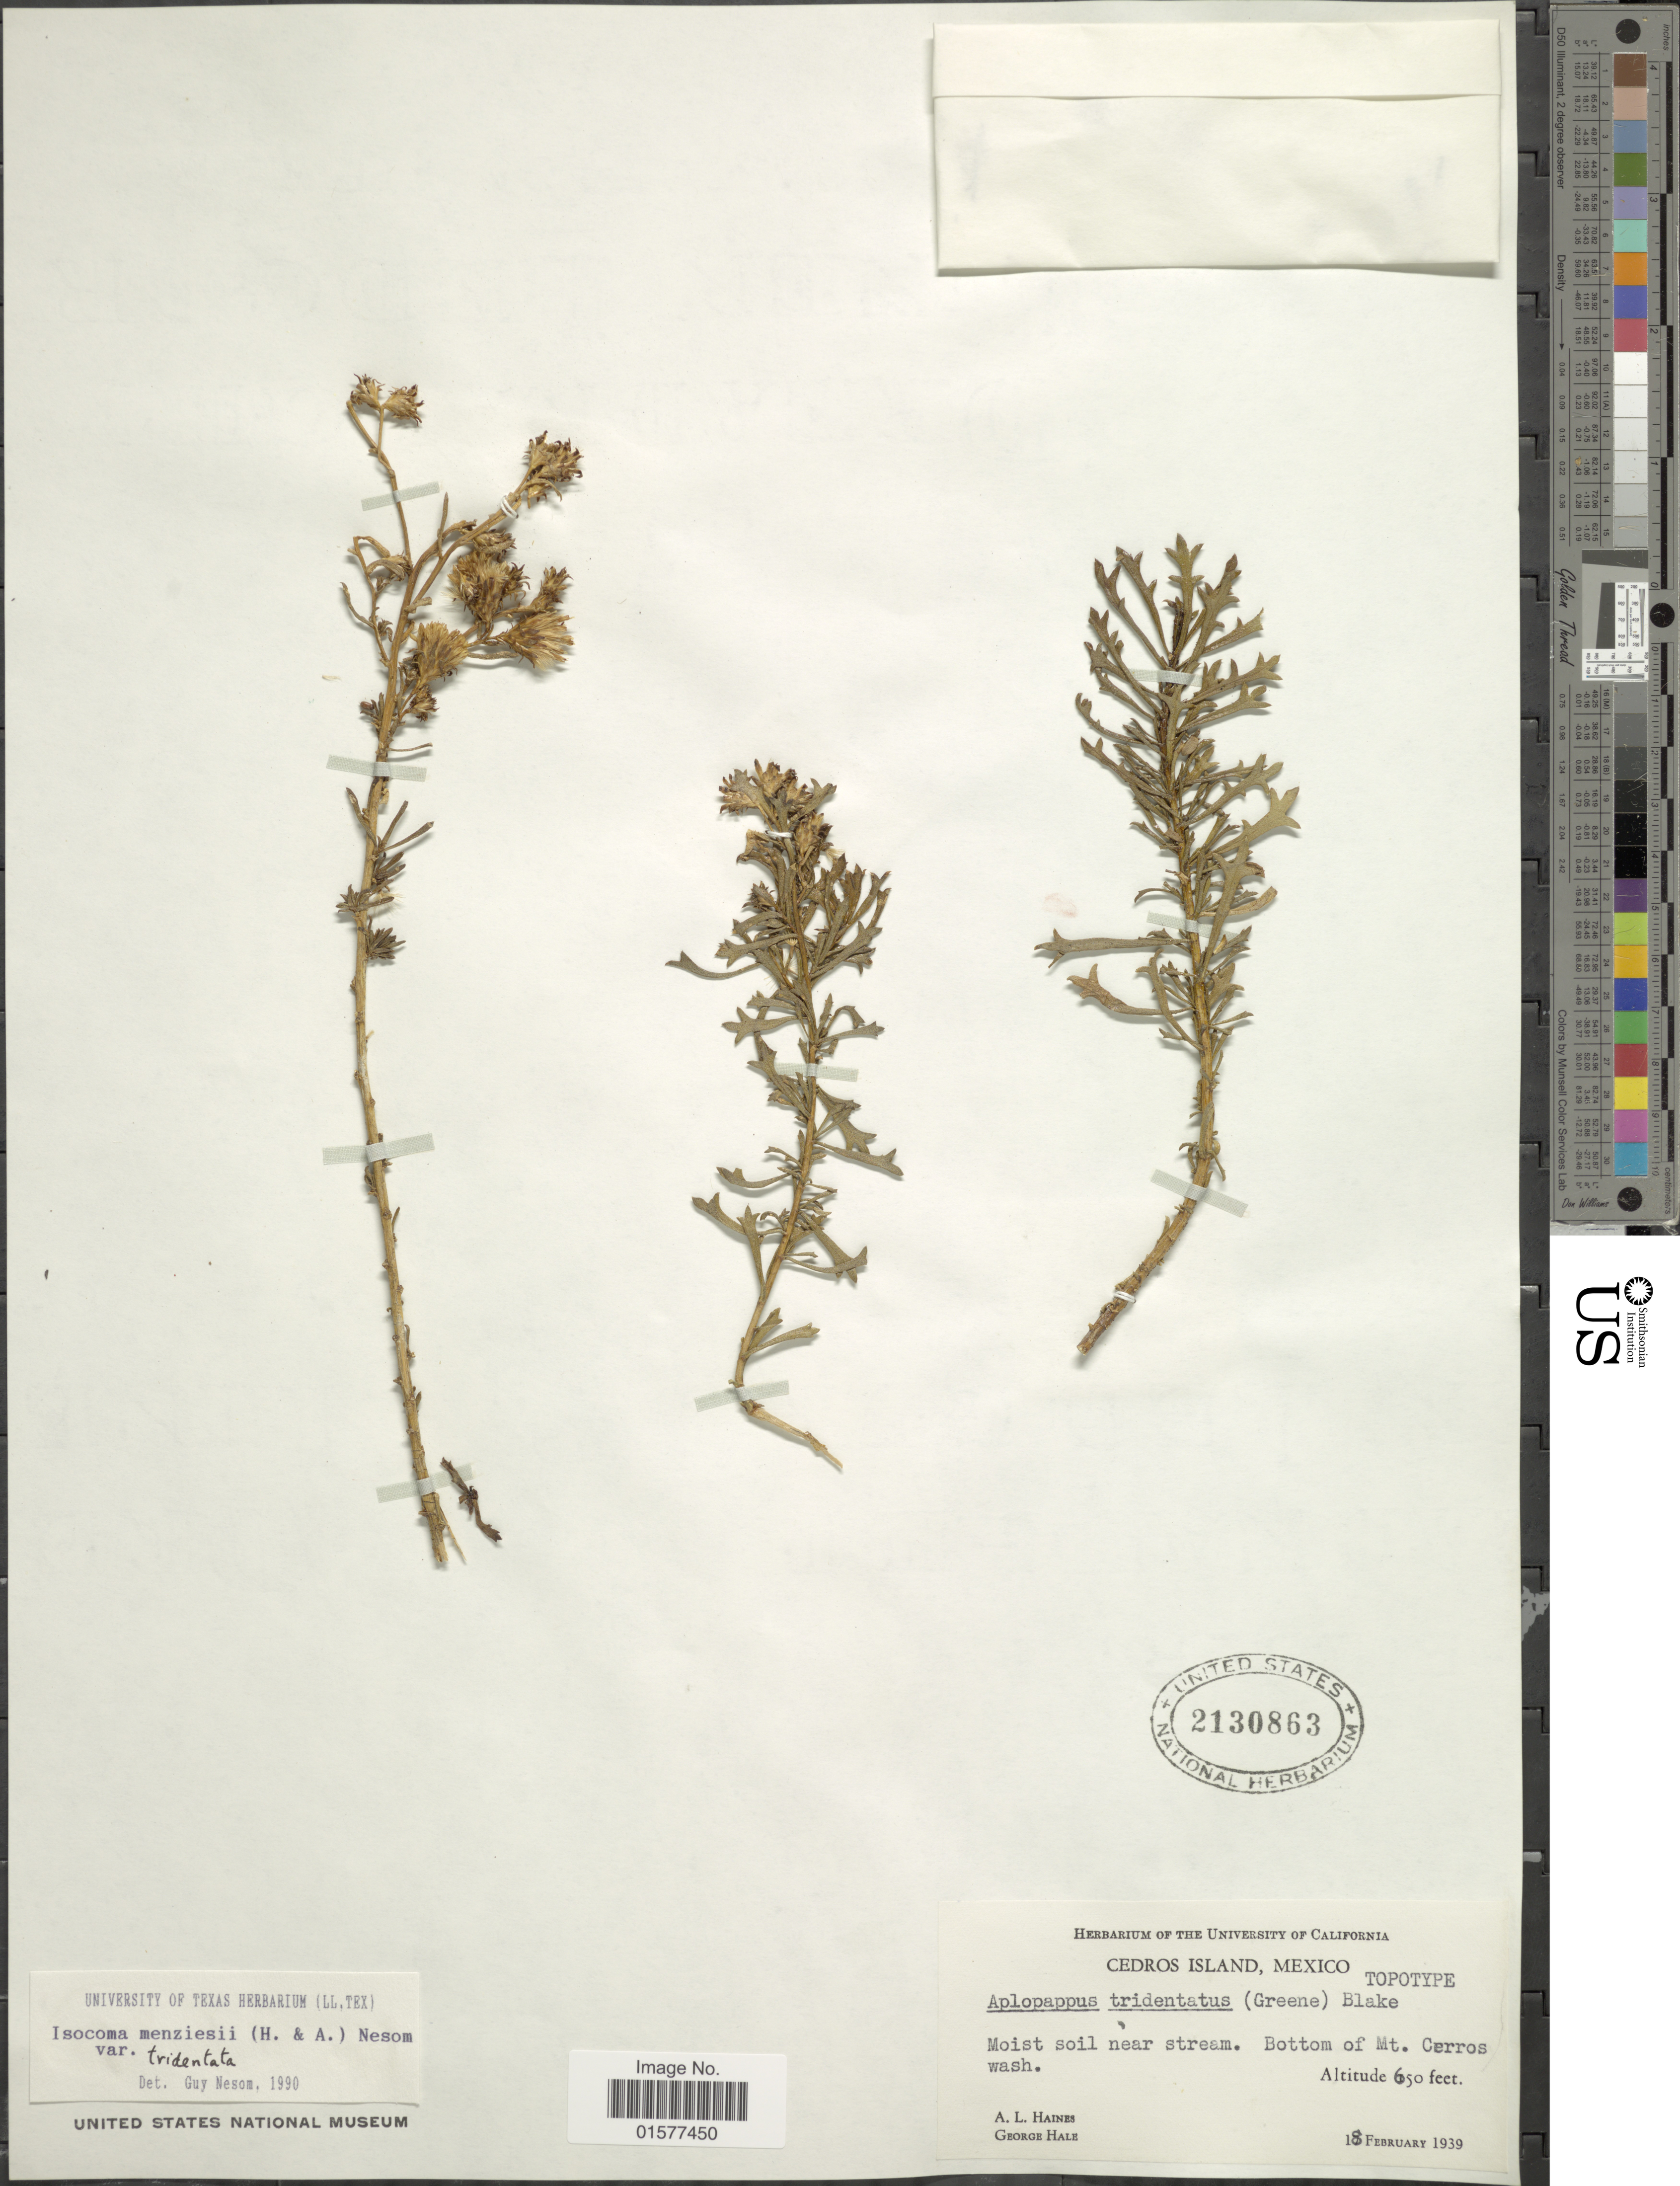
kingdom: Plantae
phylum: Tracheophyta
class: Magnoliopsida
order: Asterales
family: Asteraceae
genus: Isocoma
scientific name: Isocoma menziesii var. tridentata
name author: (Greene) G.L. Nesom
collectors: A. L. Haines & G. Hale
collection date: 1939-02-18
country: Mexico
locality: Cedros Island, Mexico, Moist soil near stream, Bottom of Mt. Cerros wash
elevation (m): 198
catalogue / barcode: US 2130863